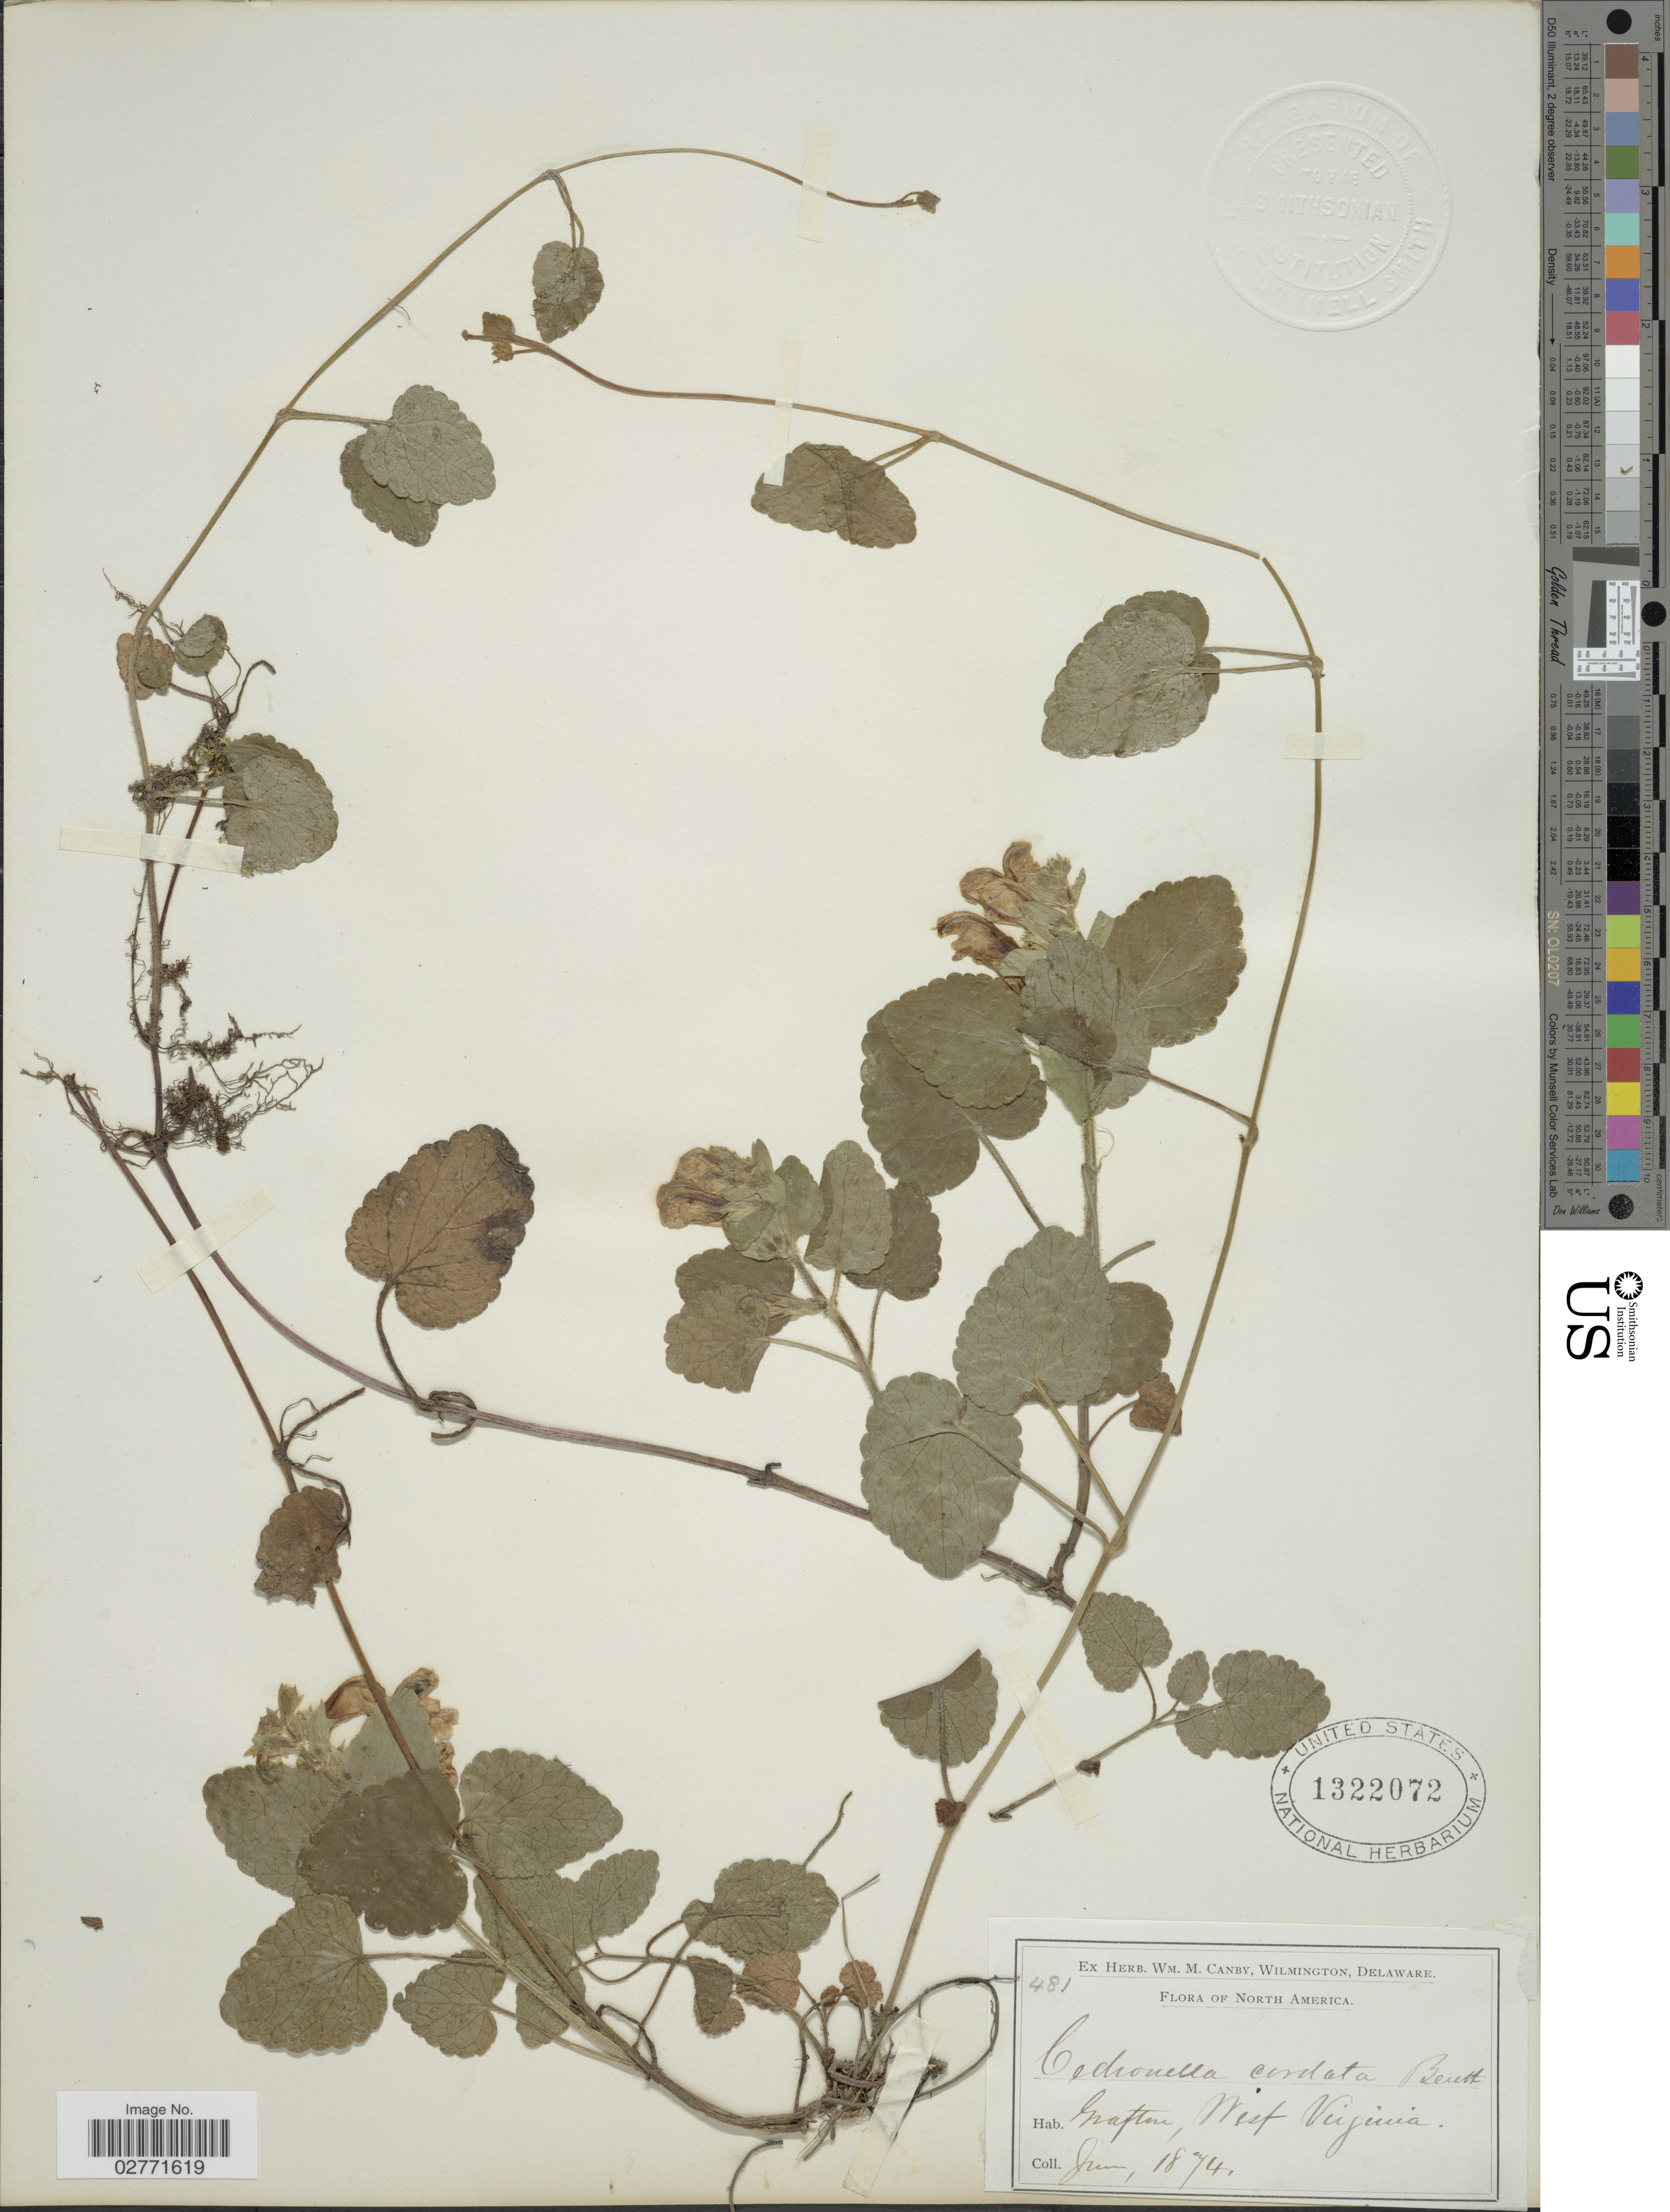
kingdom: Plantae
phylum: Tracheophyta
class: Magnoliopsida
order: Lamiales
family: Lamiaceae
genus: Meehania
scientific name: Meehania cordata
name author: (Nutt.) Britton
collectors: ex herb. W.M. Canby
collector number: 481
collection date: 1874-06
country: United States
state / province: West Virginia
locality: Grafton.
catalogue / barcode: US 1322072